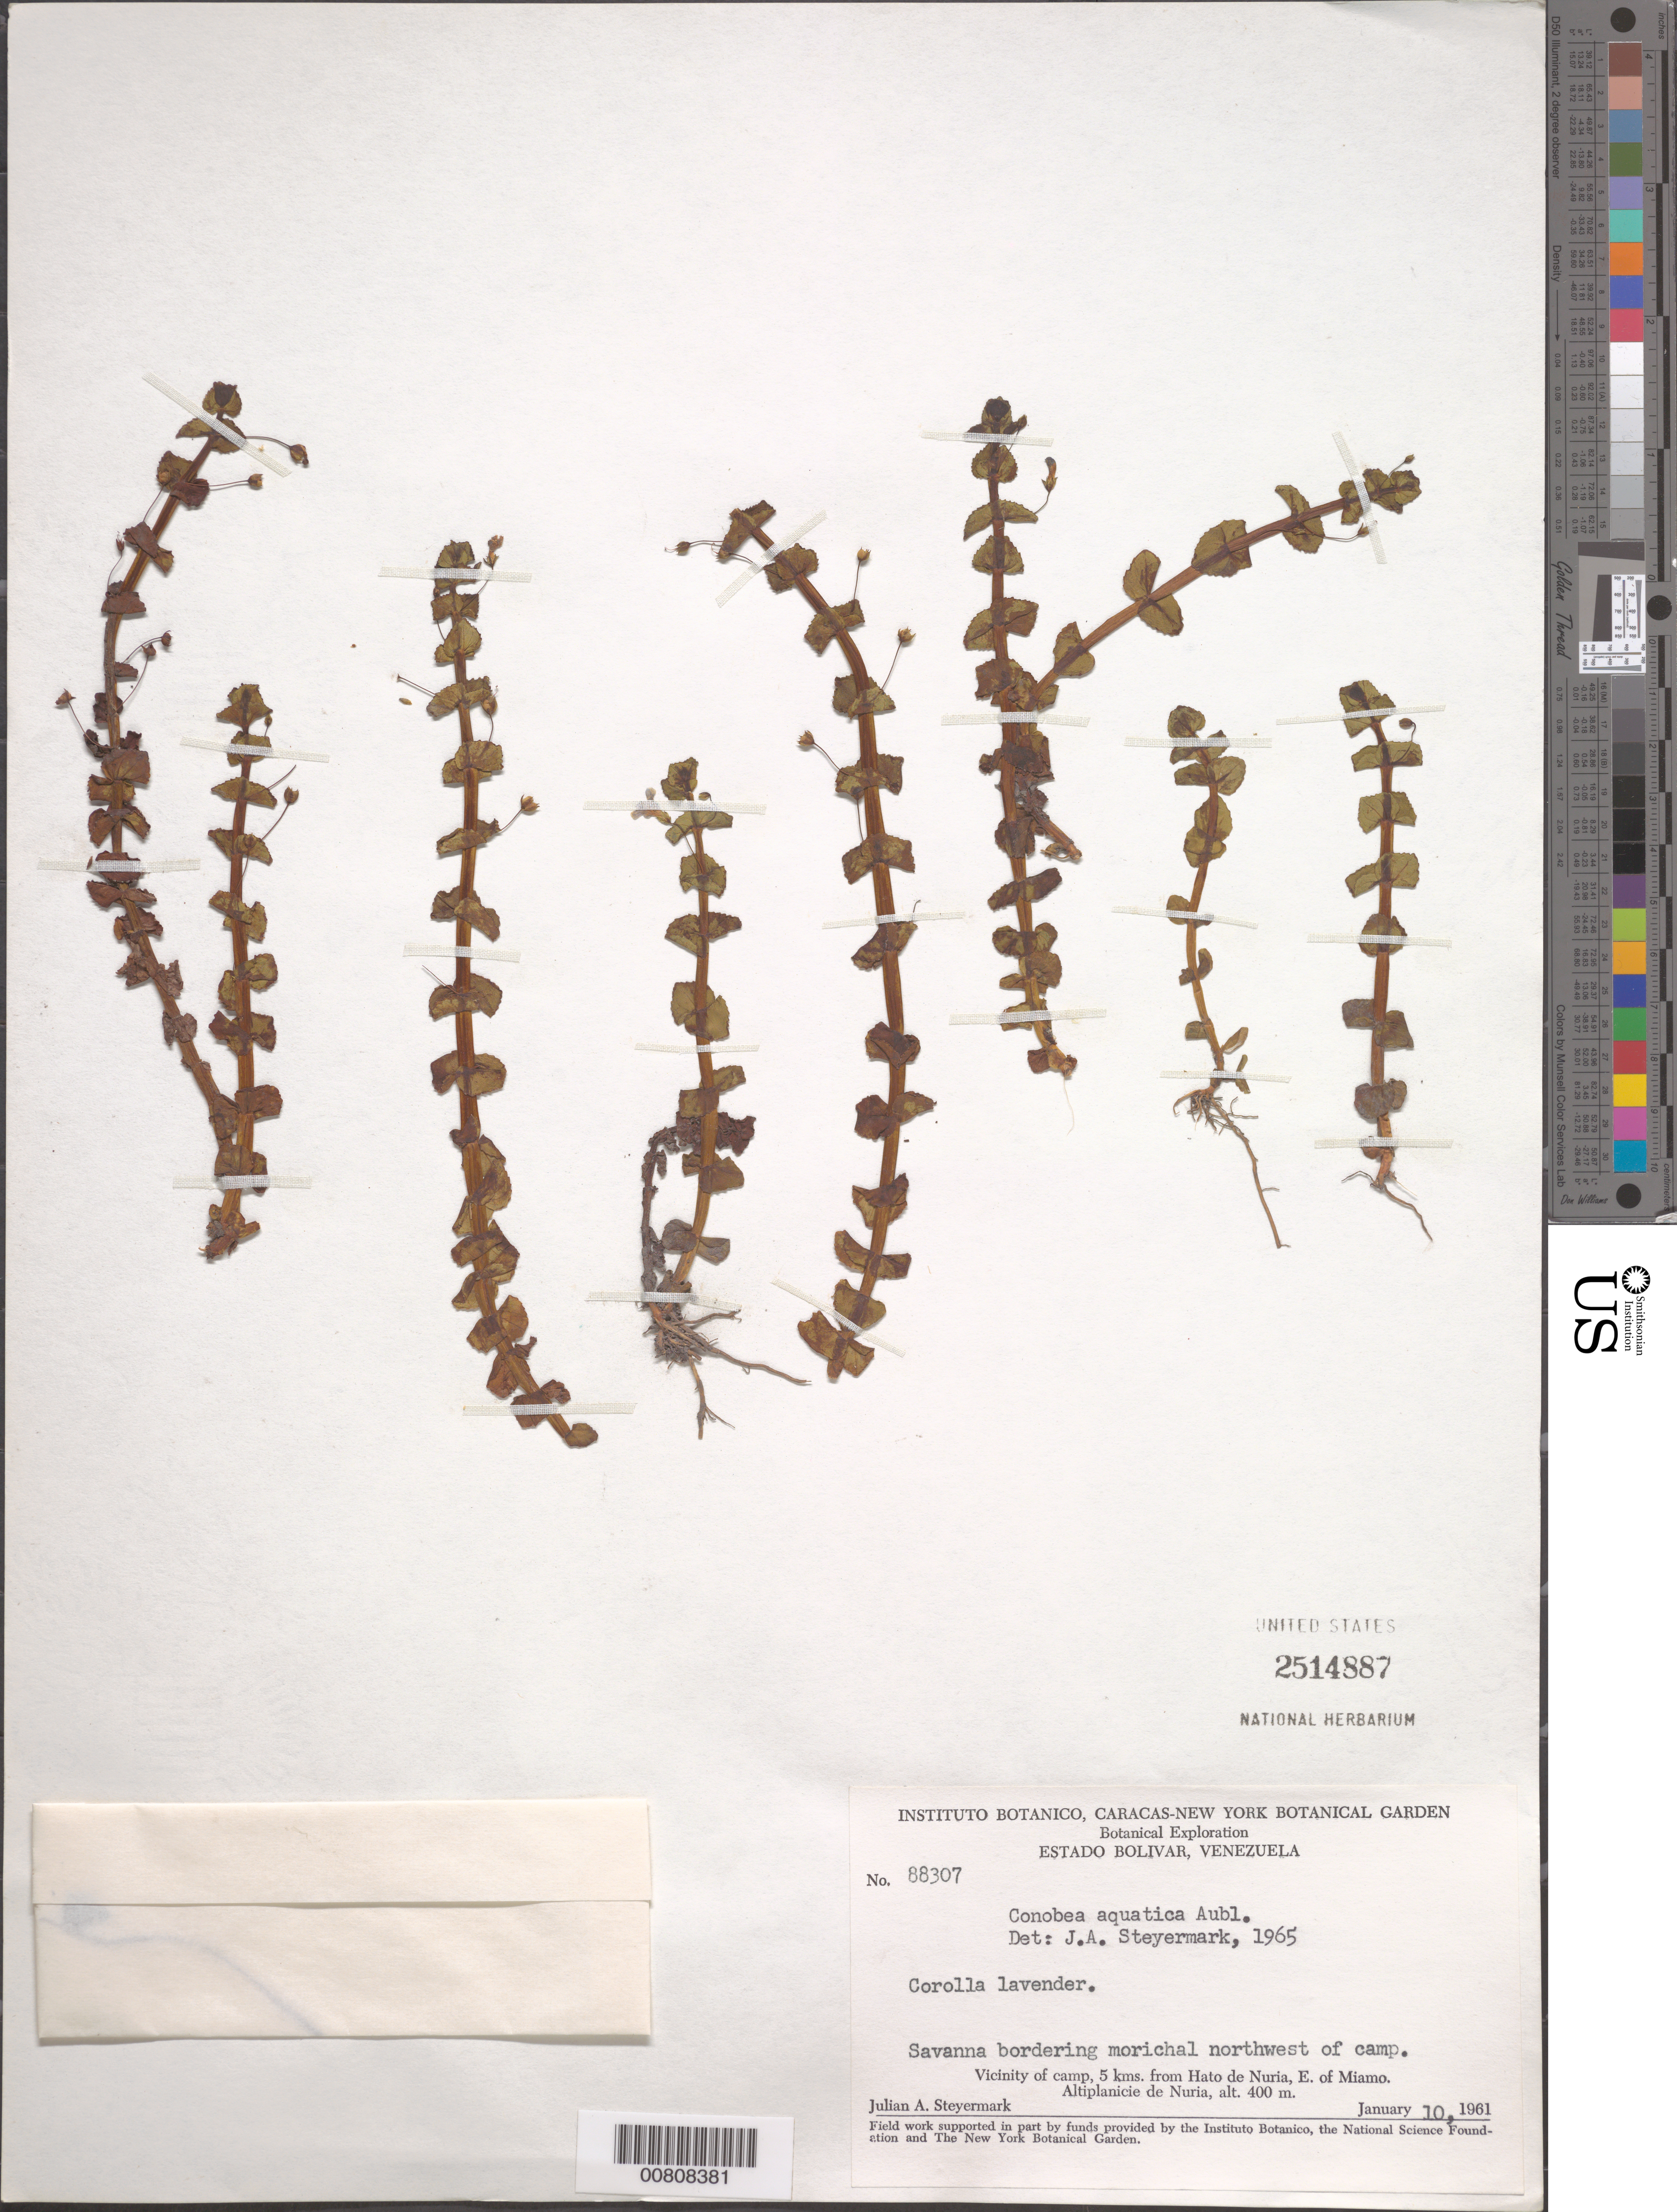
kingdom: Plantae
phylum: Tracheophyta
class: Magnoliopsida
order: Lamiales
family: Plantaginaceae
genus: Conobea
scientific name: Conobea aquatica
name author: Aubl.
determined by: Steyermark, Julian A., (VEN)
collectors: J. Steyermark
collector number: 88307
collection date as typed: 10-Jan-61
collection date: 1961-01-10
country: Venezuela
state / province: Bolívar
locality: Hato de Nuria, 5 km from; E of Miamo, Altiplanicie de Nuria, vic of camp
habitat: Savanna bordering morichal NW of camp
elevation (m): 400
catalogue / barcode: US 2514887